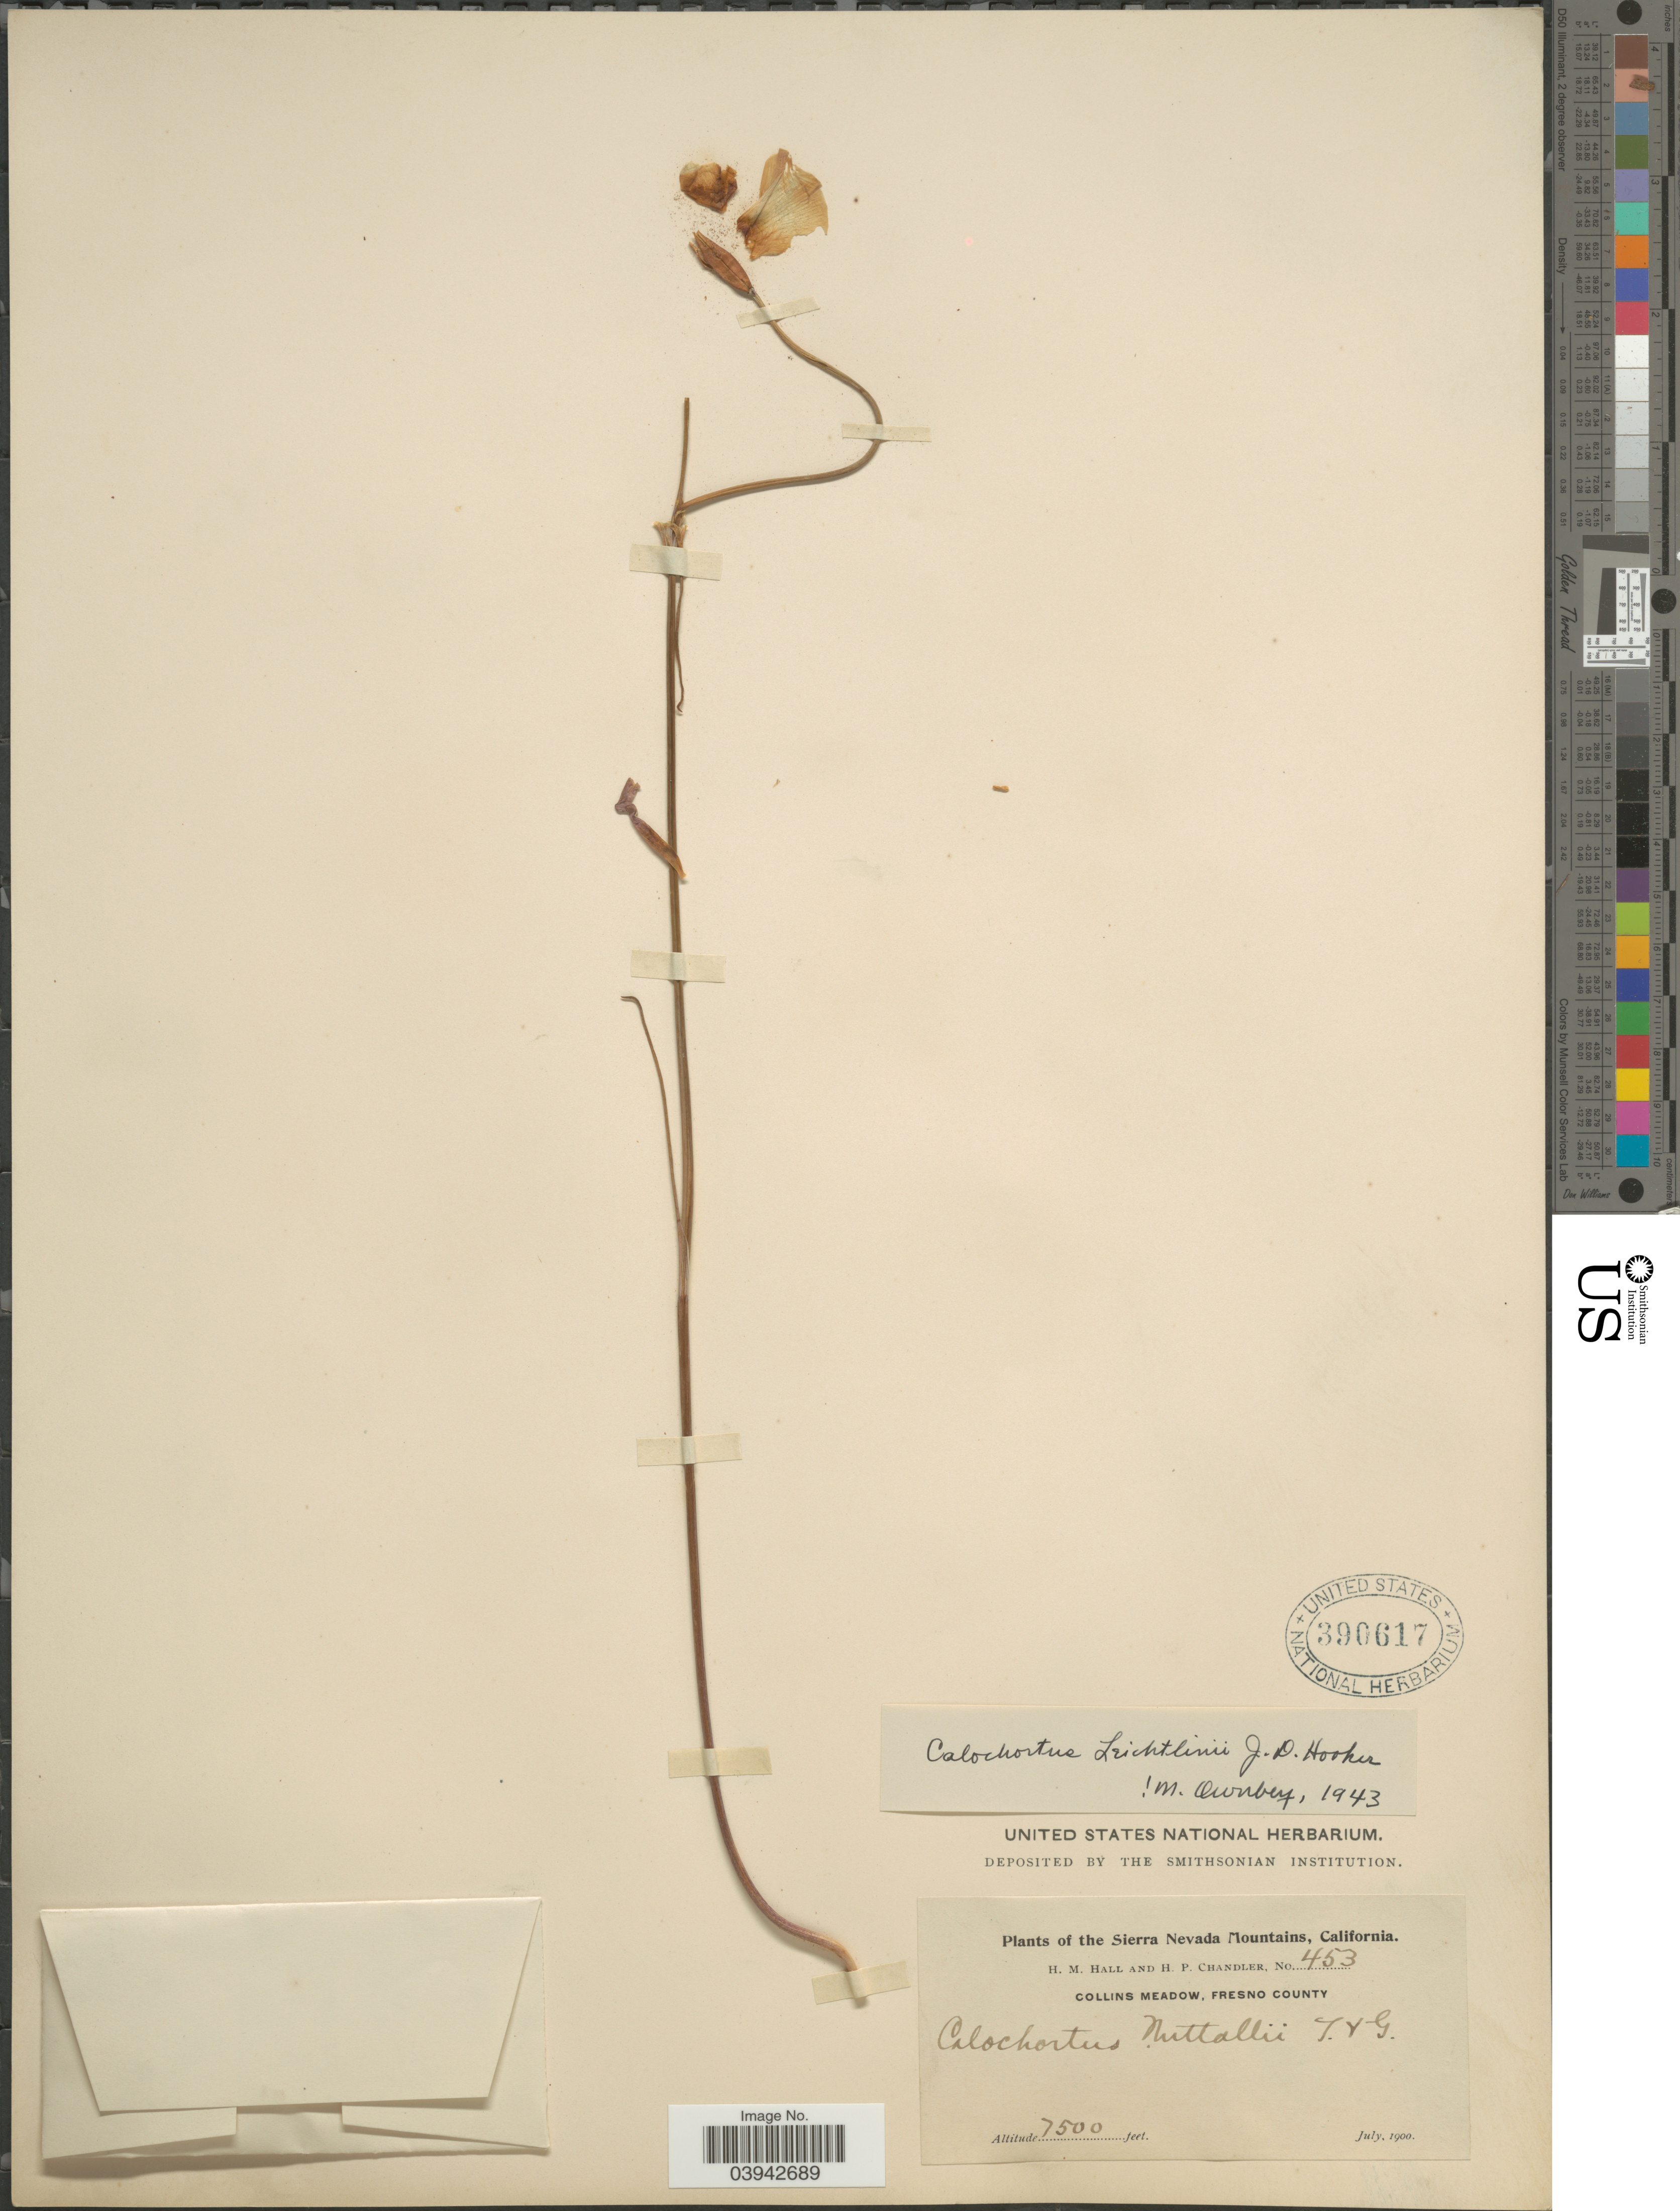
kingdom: Plantae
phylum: Tracheophyta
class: Liliopsida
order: Liliales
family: Liliaceae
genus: Calochortus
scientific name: Calochortus leichtlinii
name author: Hook. f.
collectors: H. M. Hall & H. Chandler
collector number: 453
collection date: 1900-07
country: United States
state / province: California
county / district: Fresno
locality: The Sierra Nevada Mountains. Collins Meadow, Fresno County.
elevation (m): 2286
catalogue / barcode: US 390617